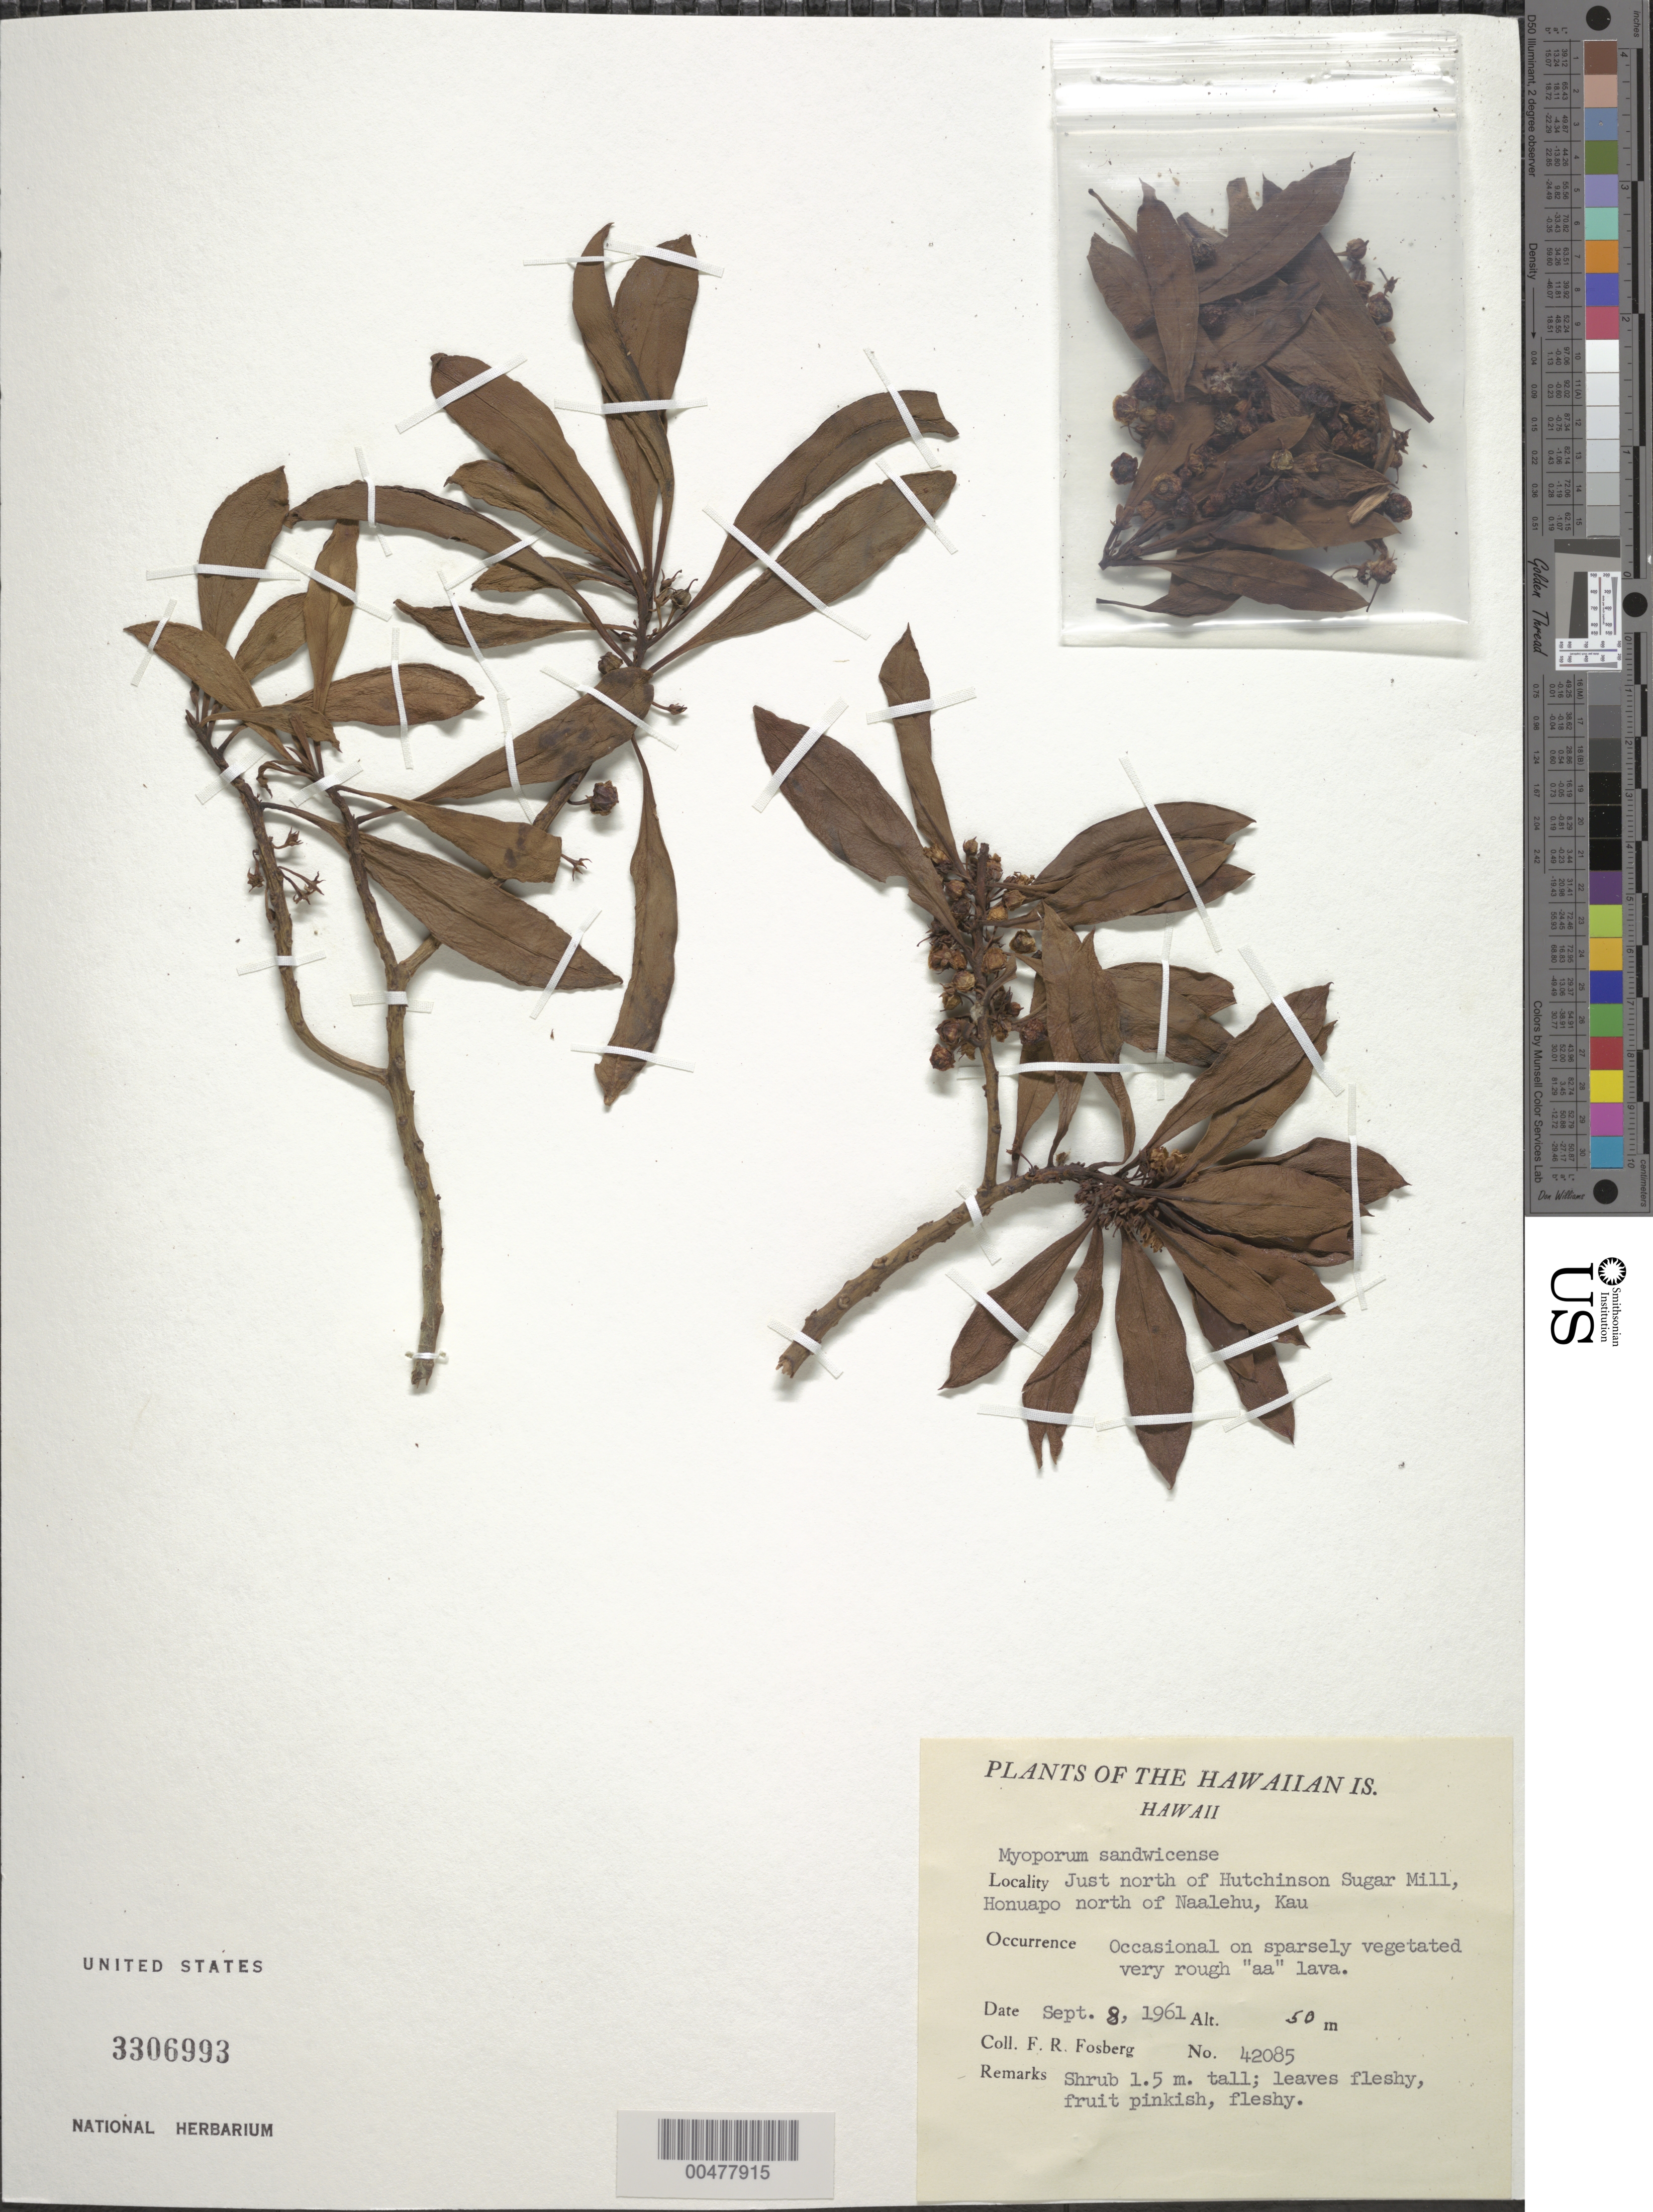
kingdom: Plantae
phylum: Tracheophyta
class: Magnoliopsida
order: Lamiales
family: Scrophulariaceae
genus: Myoporum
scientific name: Myoporum sandwicense subsp. sandwicense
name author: A. Gray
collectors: F. R. Fosberg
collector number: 42085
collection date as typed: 8 Sep 1961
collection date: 1961-09-08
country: United States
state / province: Hawaii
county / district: Hawaii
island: Hawaii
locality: Just N of Hutchinson Sugar Mill, Honuapo N of Naalehu, Kau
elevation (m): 50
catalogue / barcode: US 3306993